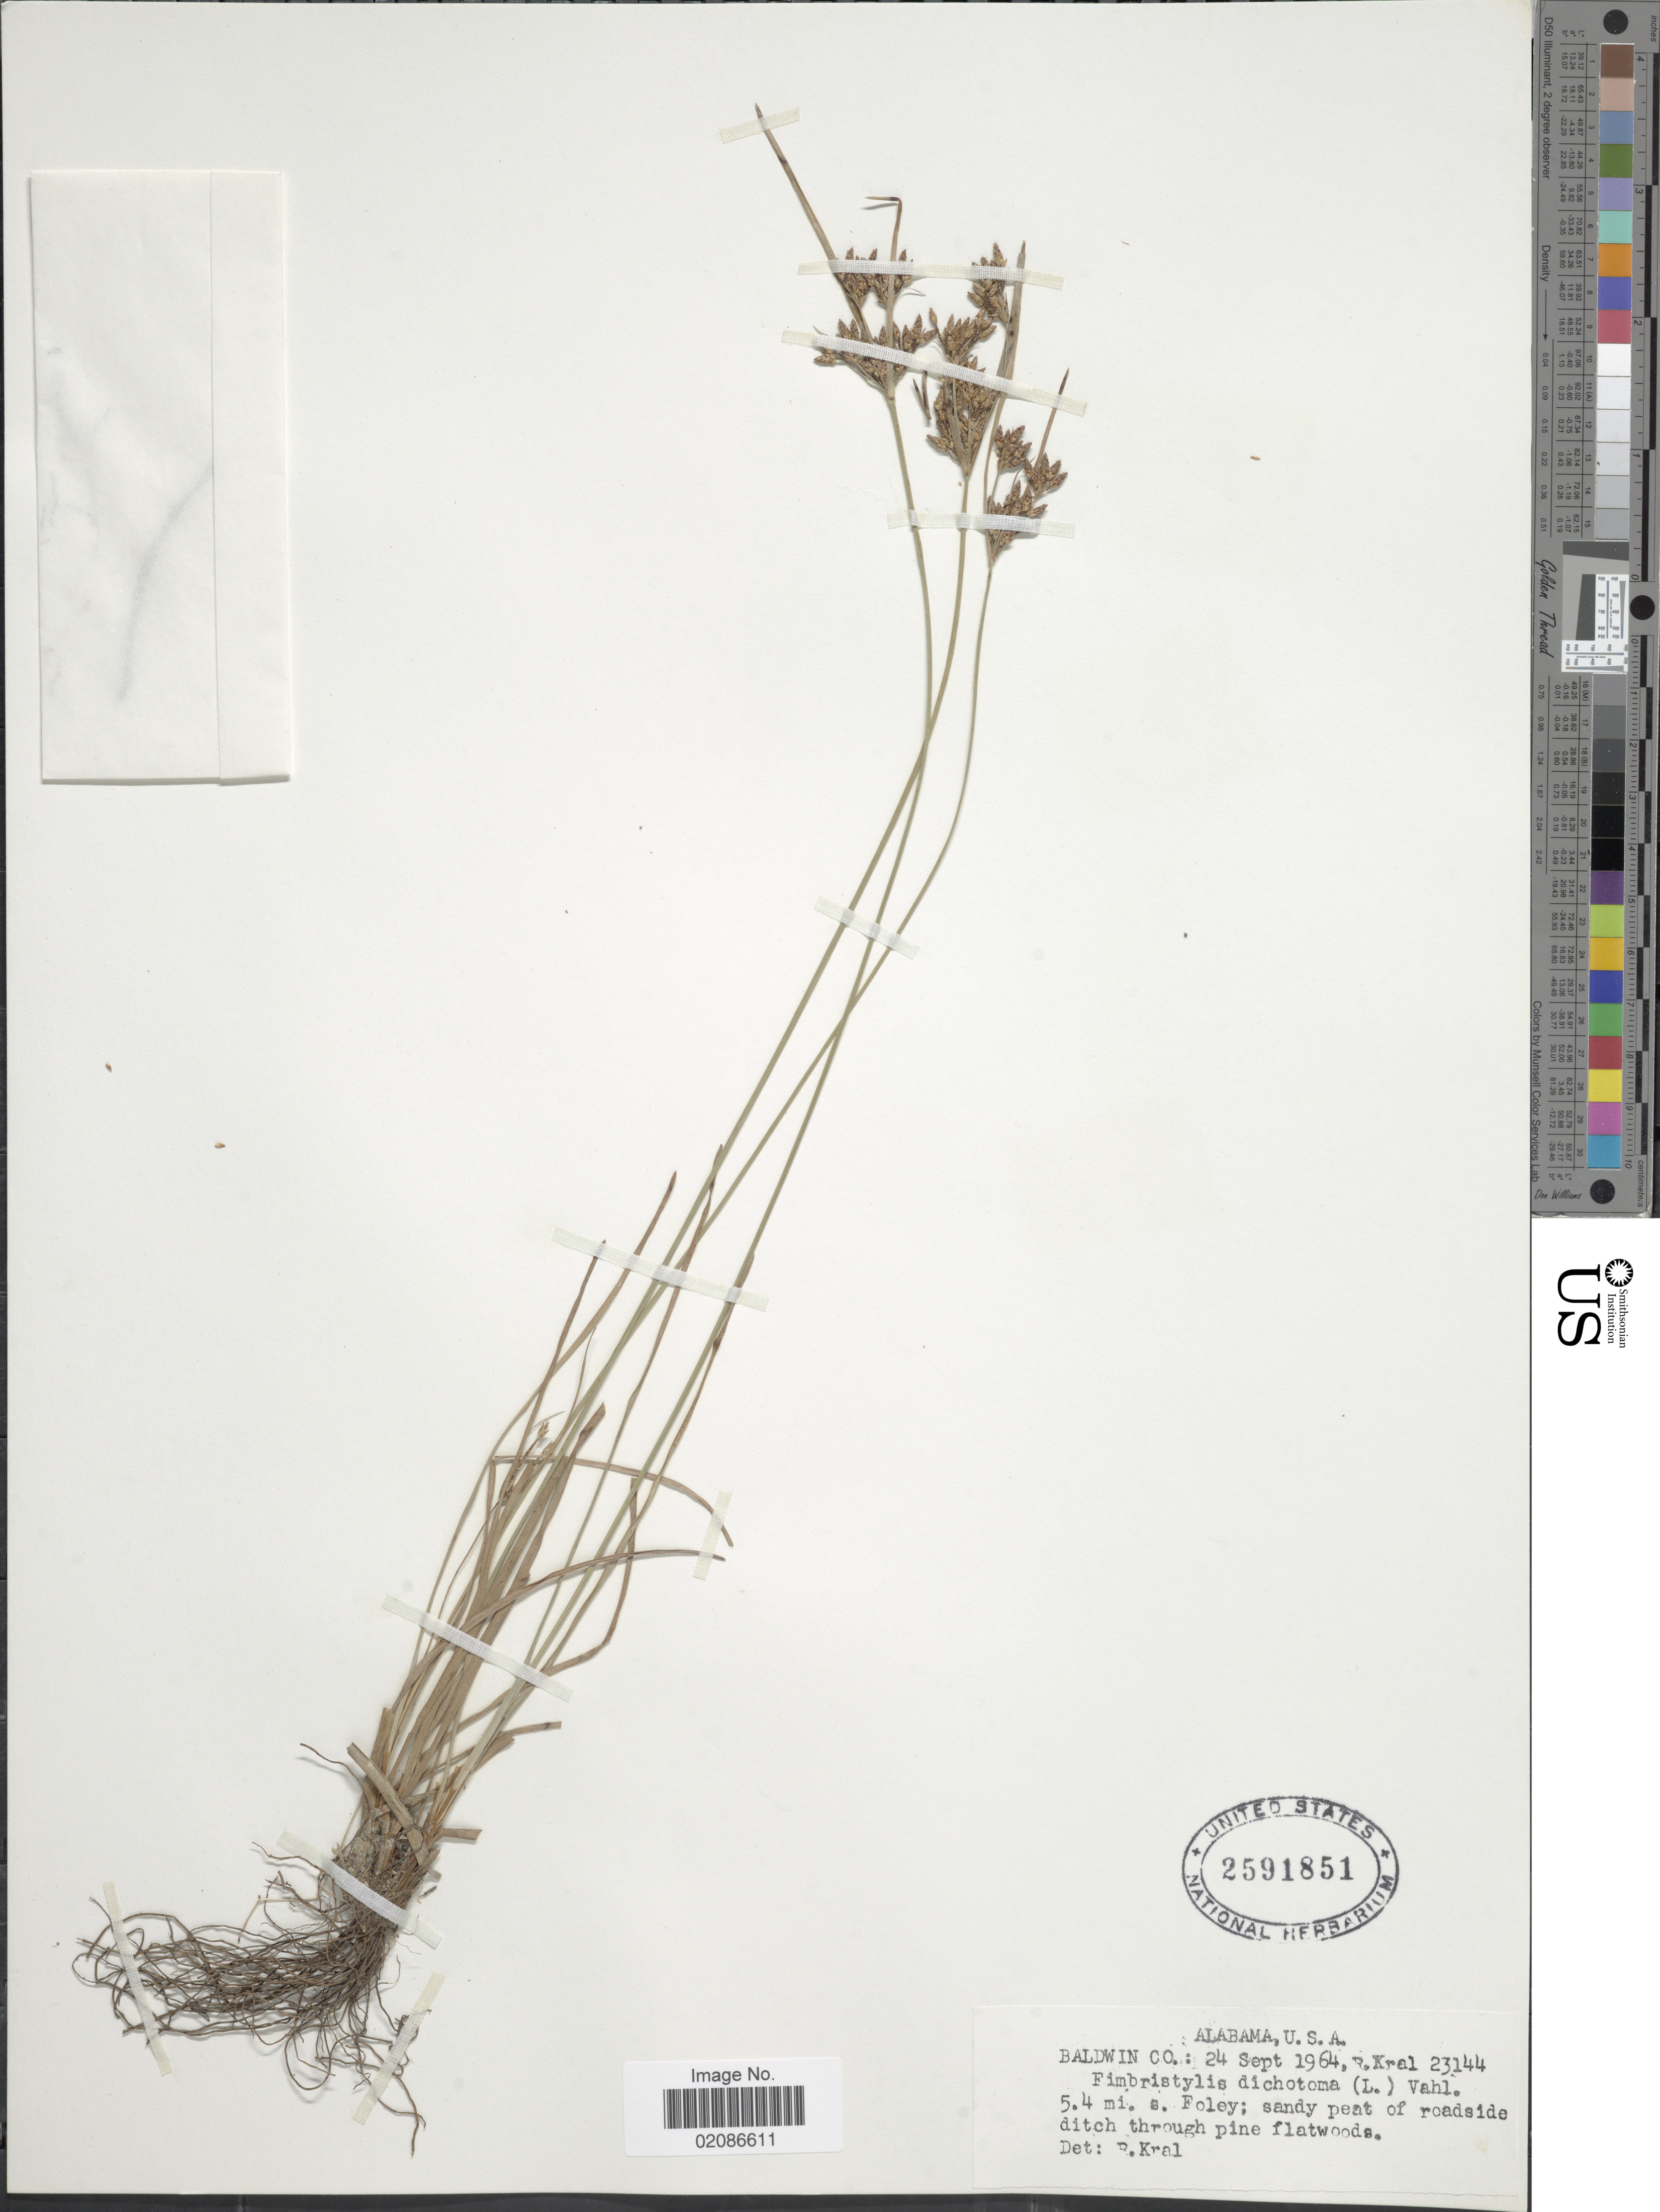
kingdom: Plantae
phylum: Tracheophyta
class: Liliopsida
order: Poales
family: Cyperaceae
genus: Fimbristylis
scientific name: Fimbristylis dichotoma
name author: (L.) Vahl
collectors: R. Kral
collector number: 23144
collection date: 1964-09-24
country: United States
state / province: Alabama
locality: U.S.A. Baldwin Co.: 5.4 mi. s. Foley; sandy peat of roadside ditch through pine flatwoods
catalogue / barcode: US 2591851